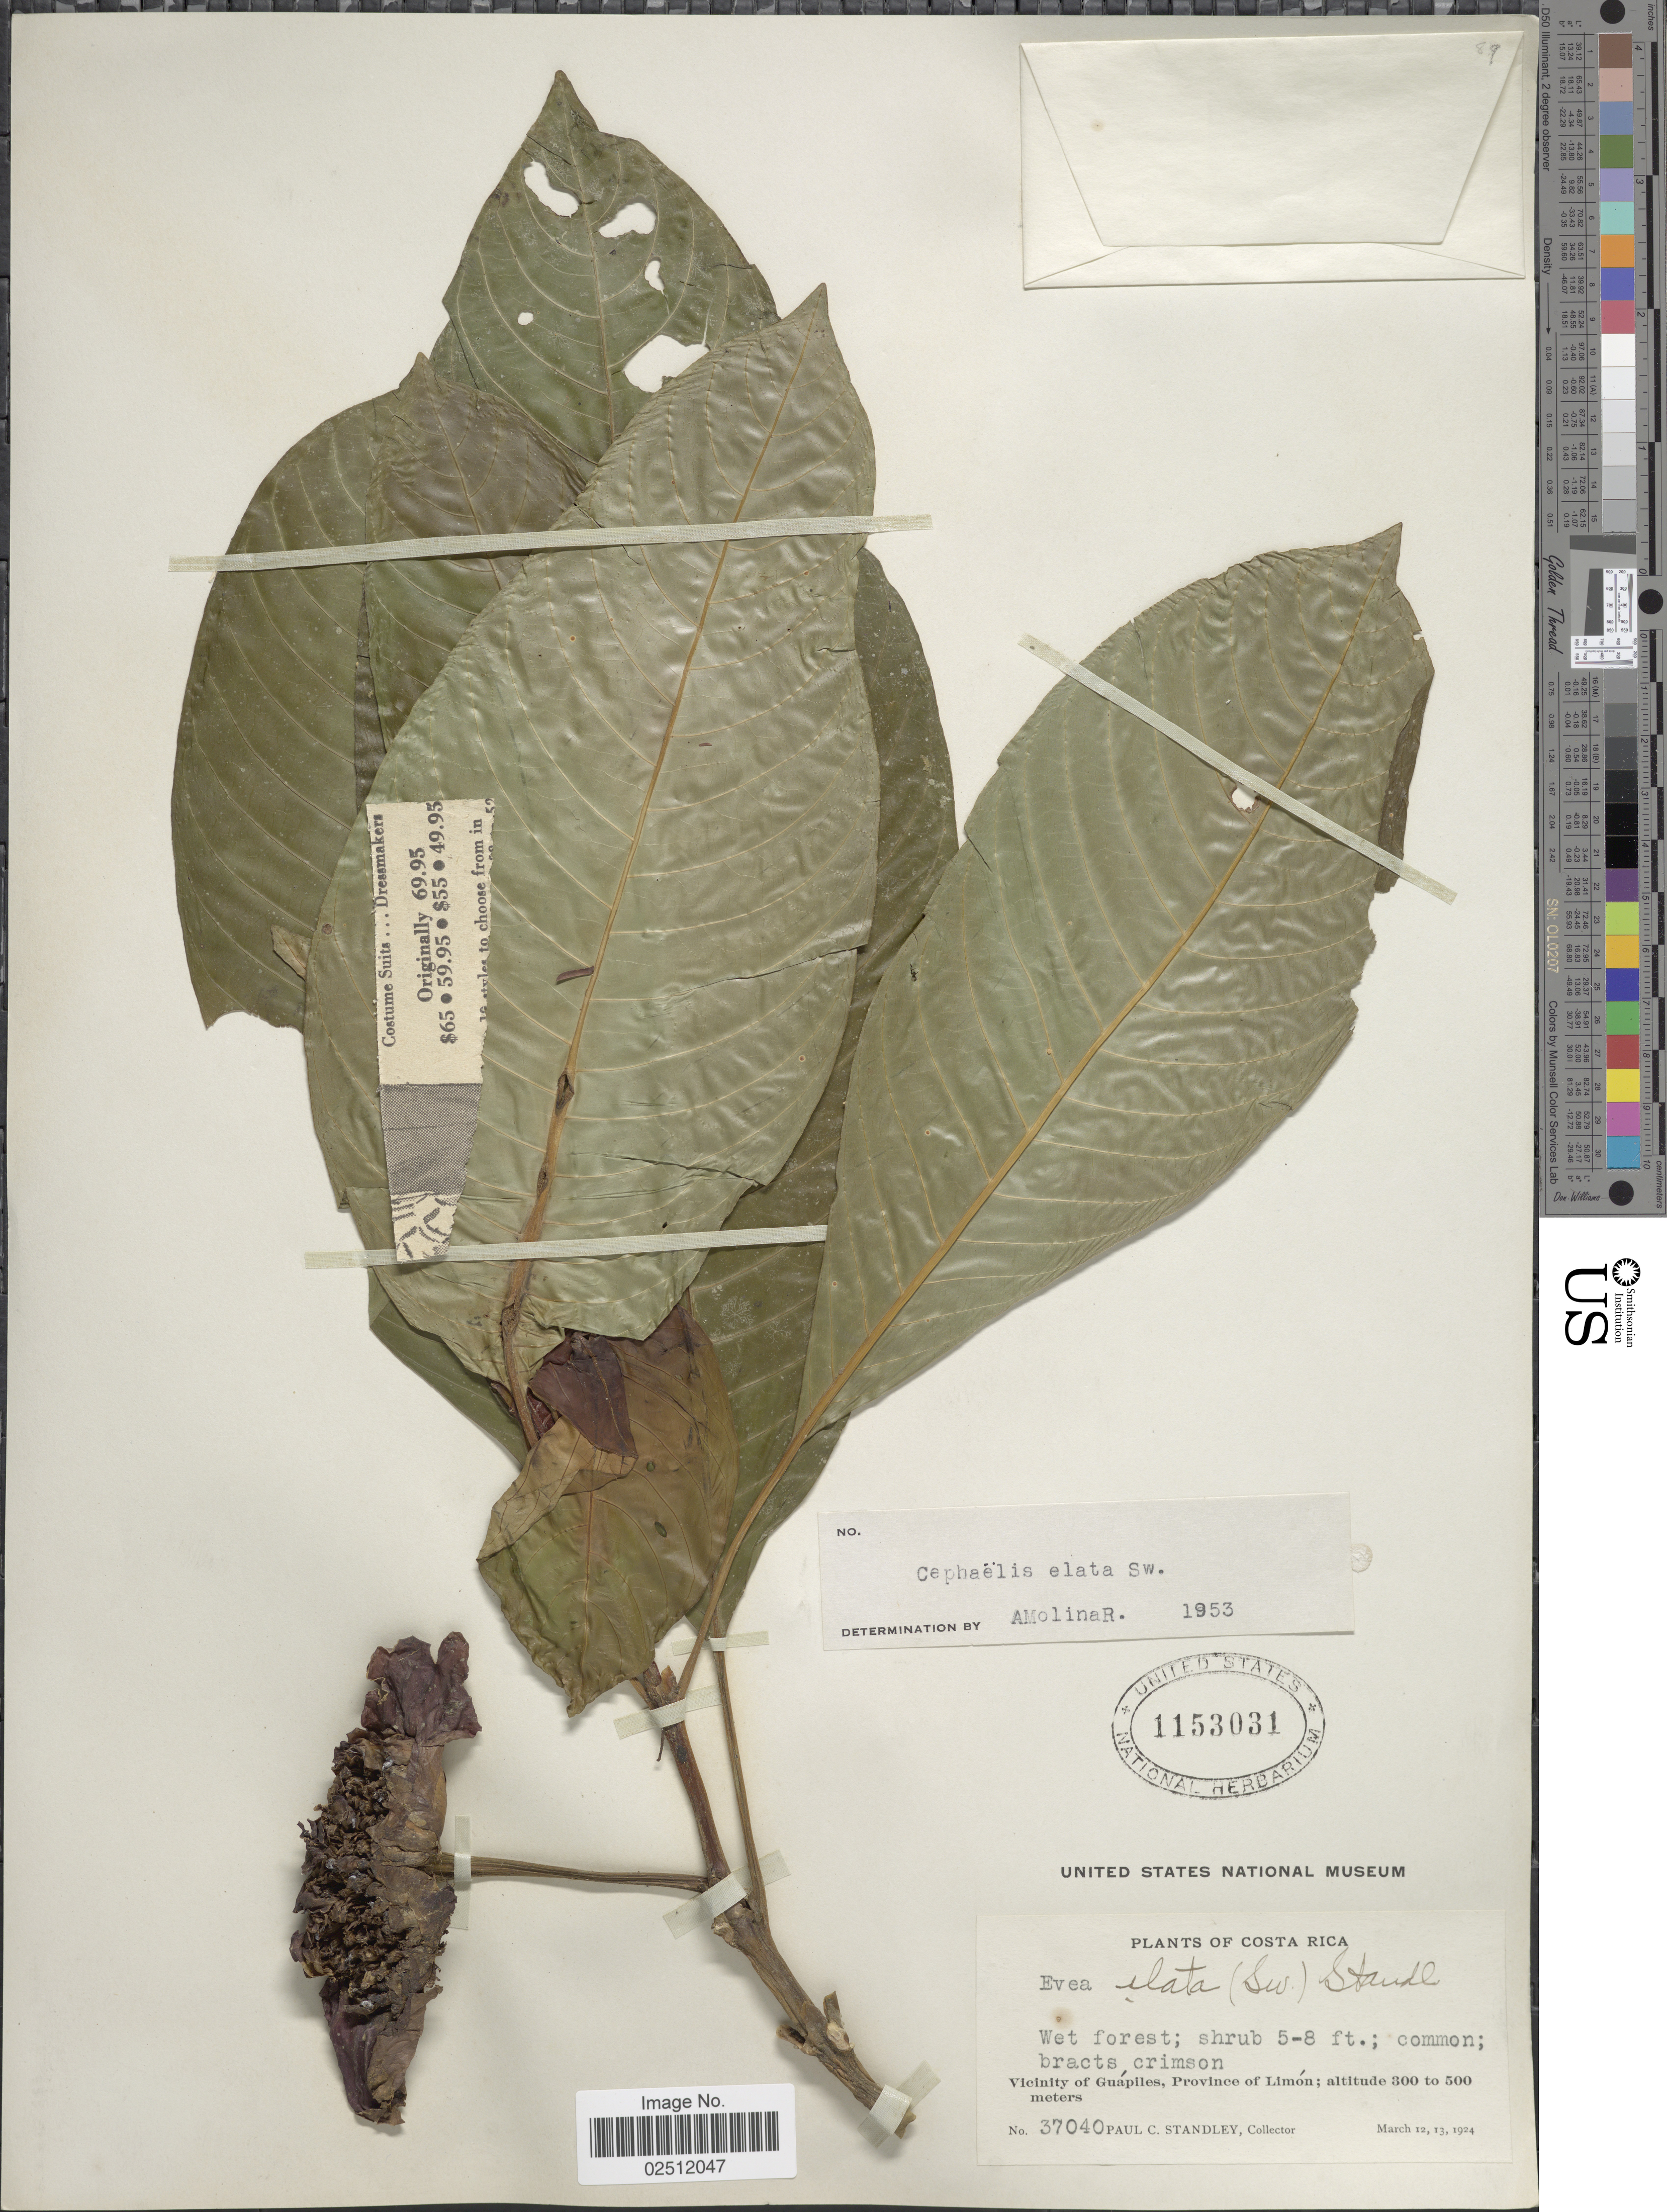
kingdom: Plantae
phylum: Tracheophyta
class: Magnoliopsida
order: Gentianales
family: Rubiaceae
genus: Psychotria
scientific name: Psychotria elata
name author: (Sw.) Hammel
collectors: P. C. Standley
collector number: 37040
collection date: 1924-03-12/1924-03-13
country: Costa Rica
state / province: Limón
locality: Wet forest; Vicinity of Guápiles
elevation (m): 300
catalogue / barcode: US 1153031